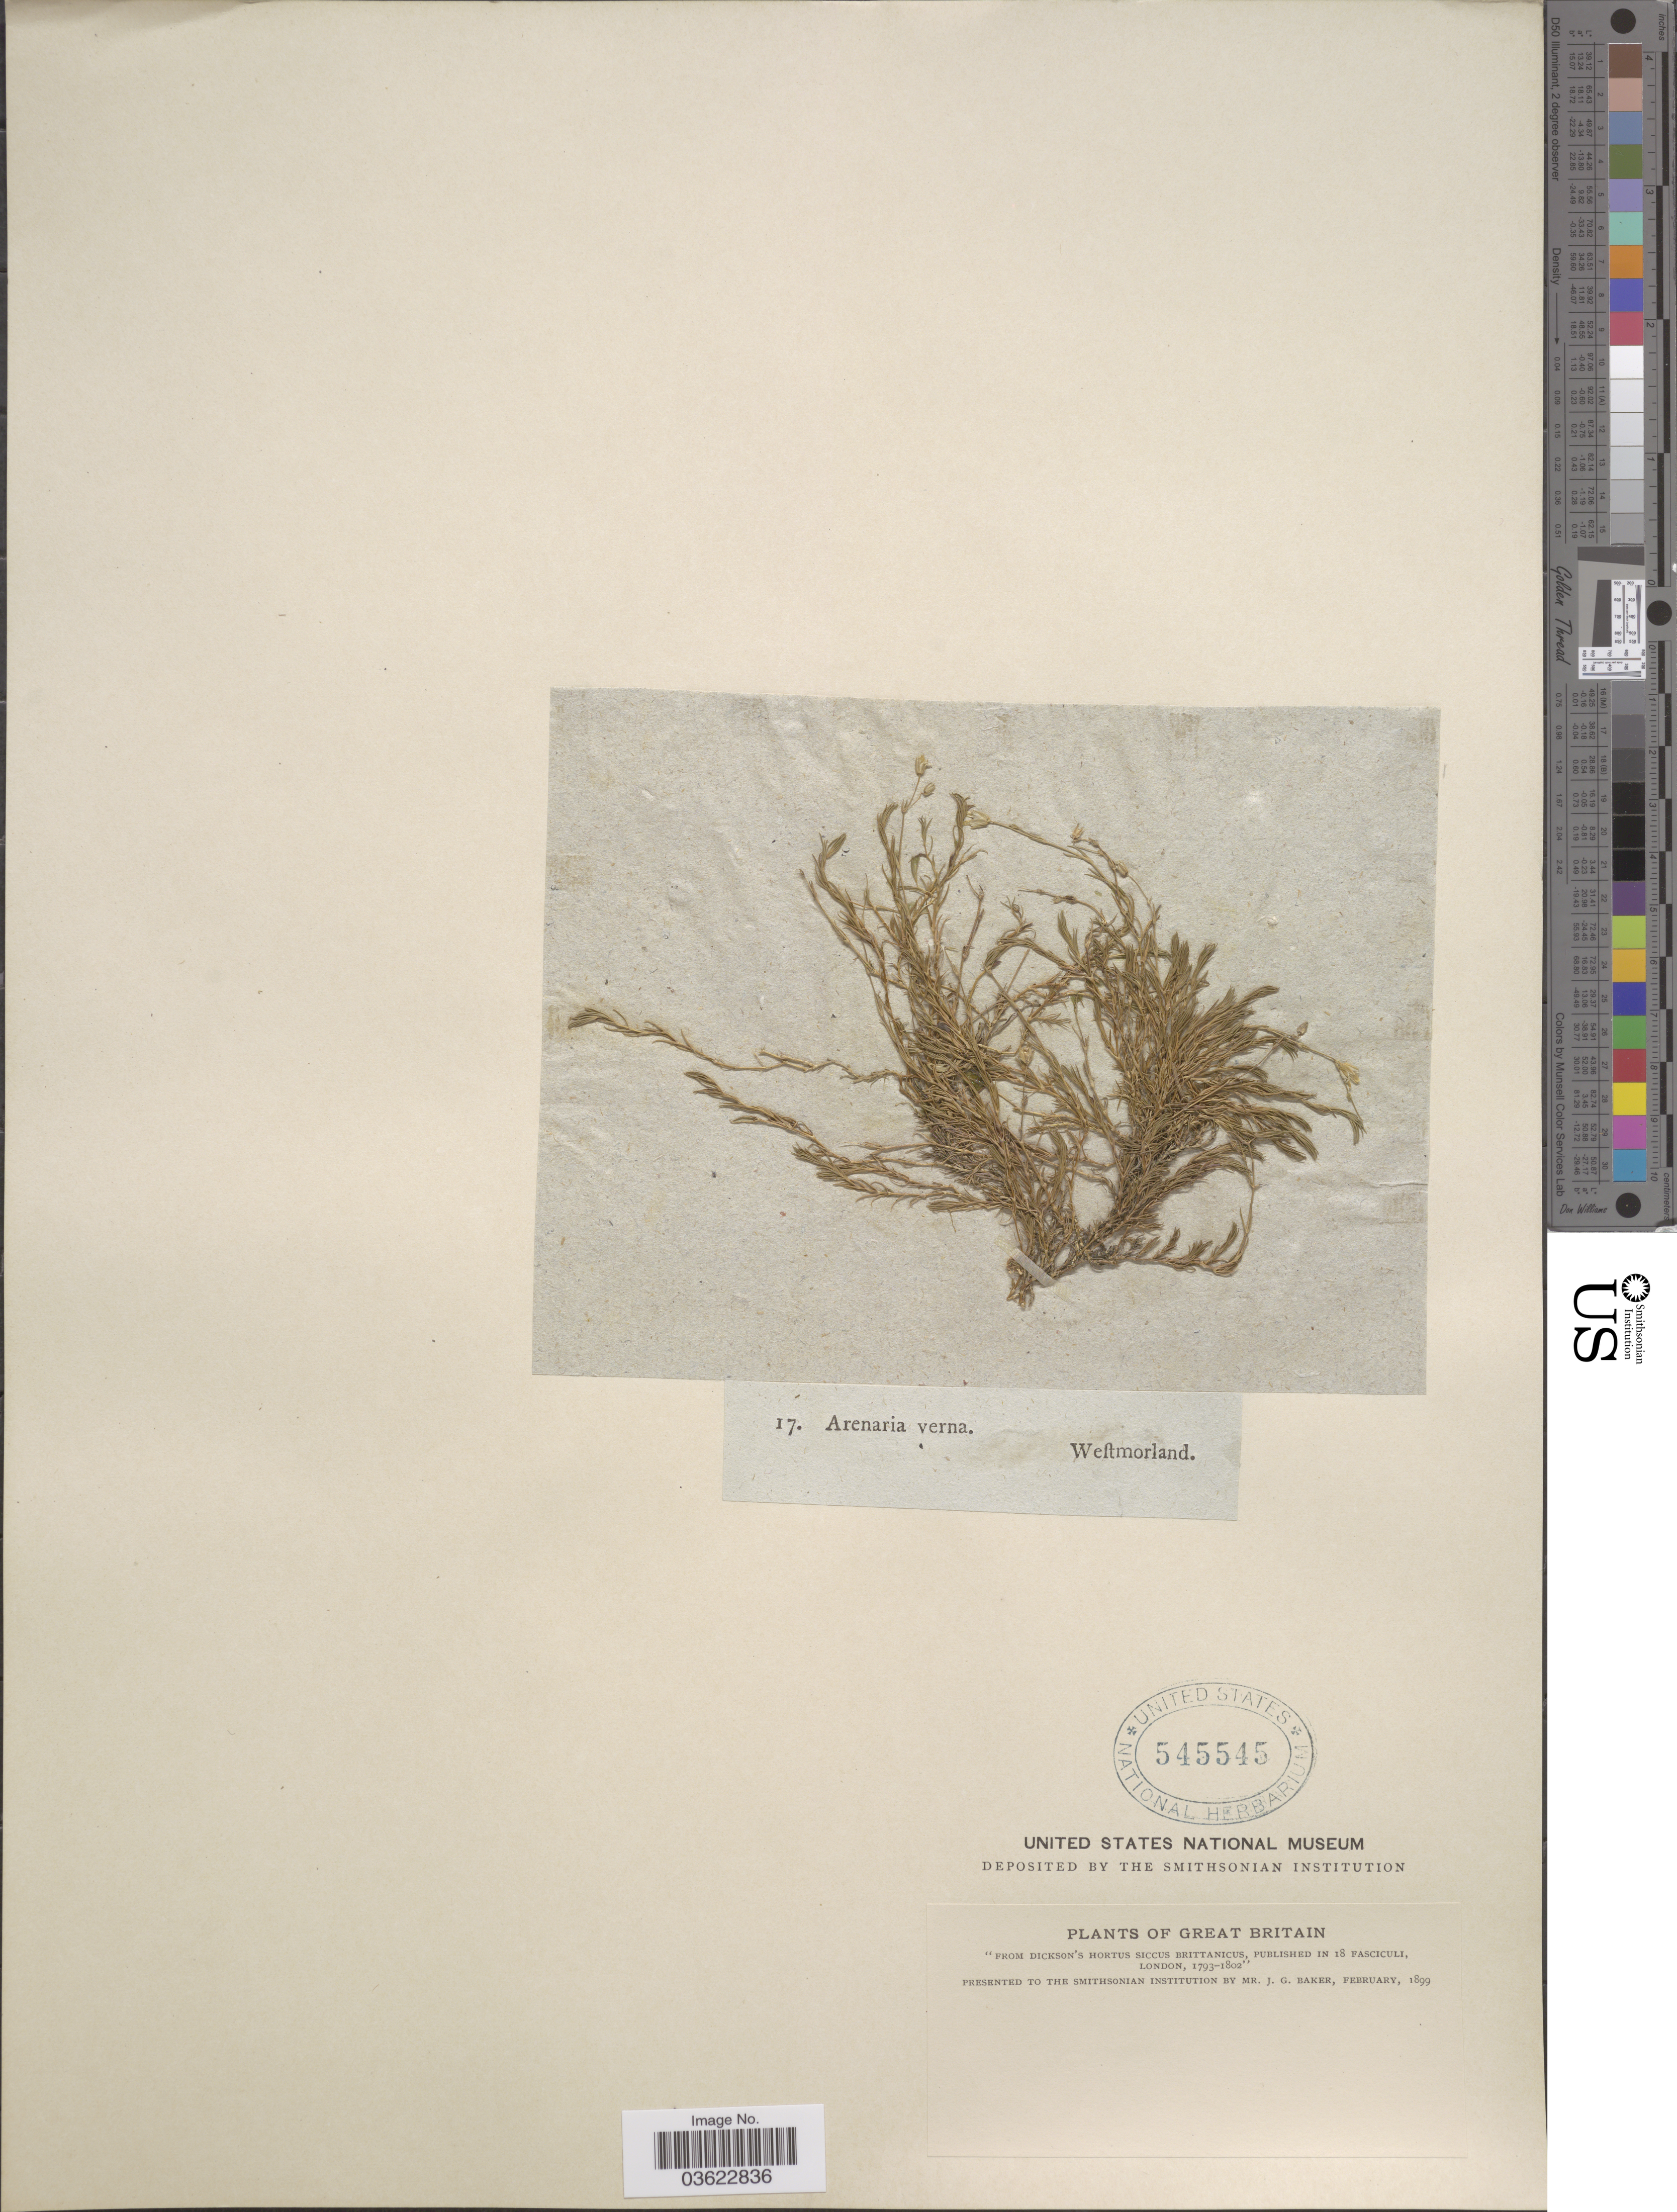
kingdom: Plantae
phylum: Tracheophyta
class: Magnoliopsida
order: Caryophyllales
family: Caryophyllaceae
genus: Arenaria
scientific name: Arenaria sp.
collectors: J. G. Baker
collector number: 17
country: United Kingdom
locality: Weltmorland. Great Britain.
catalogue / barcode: US 545545